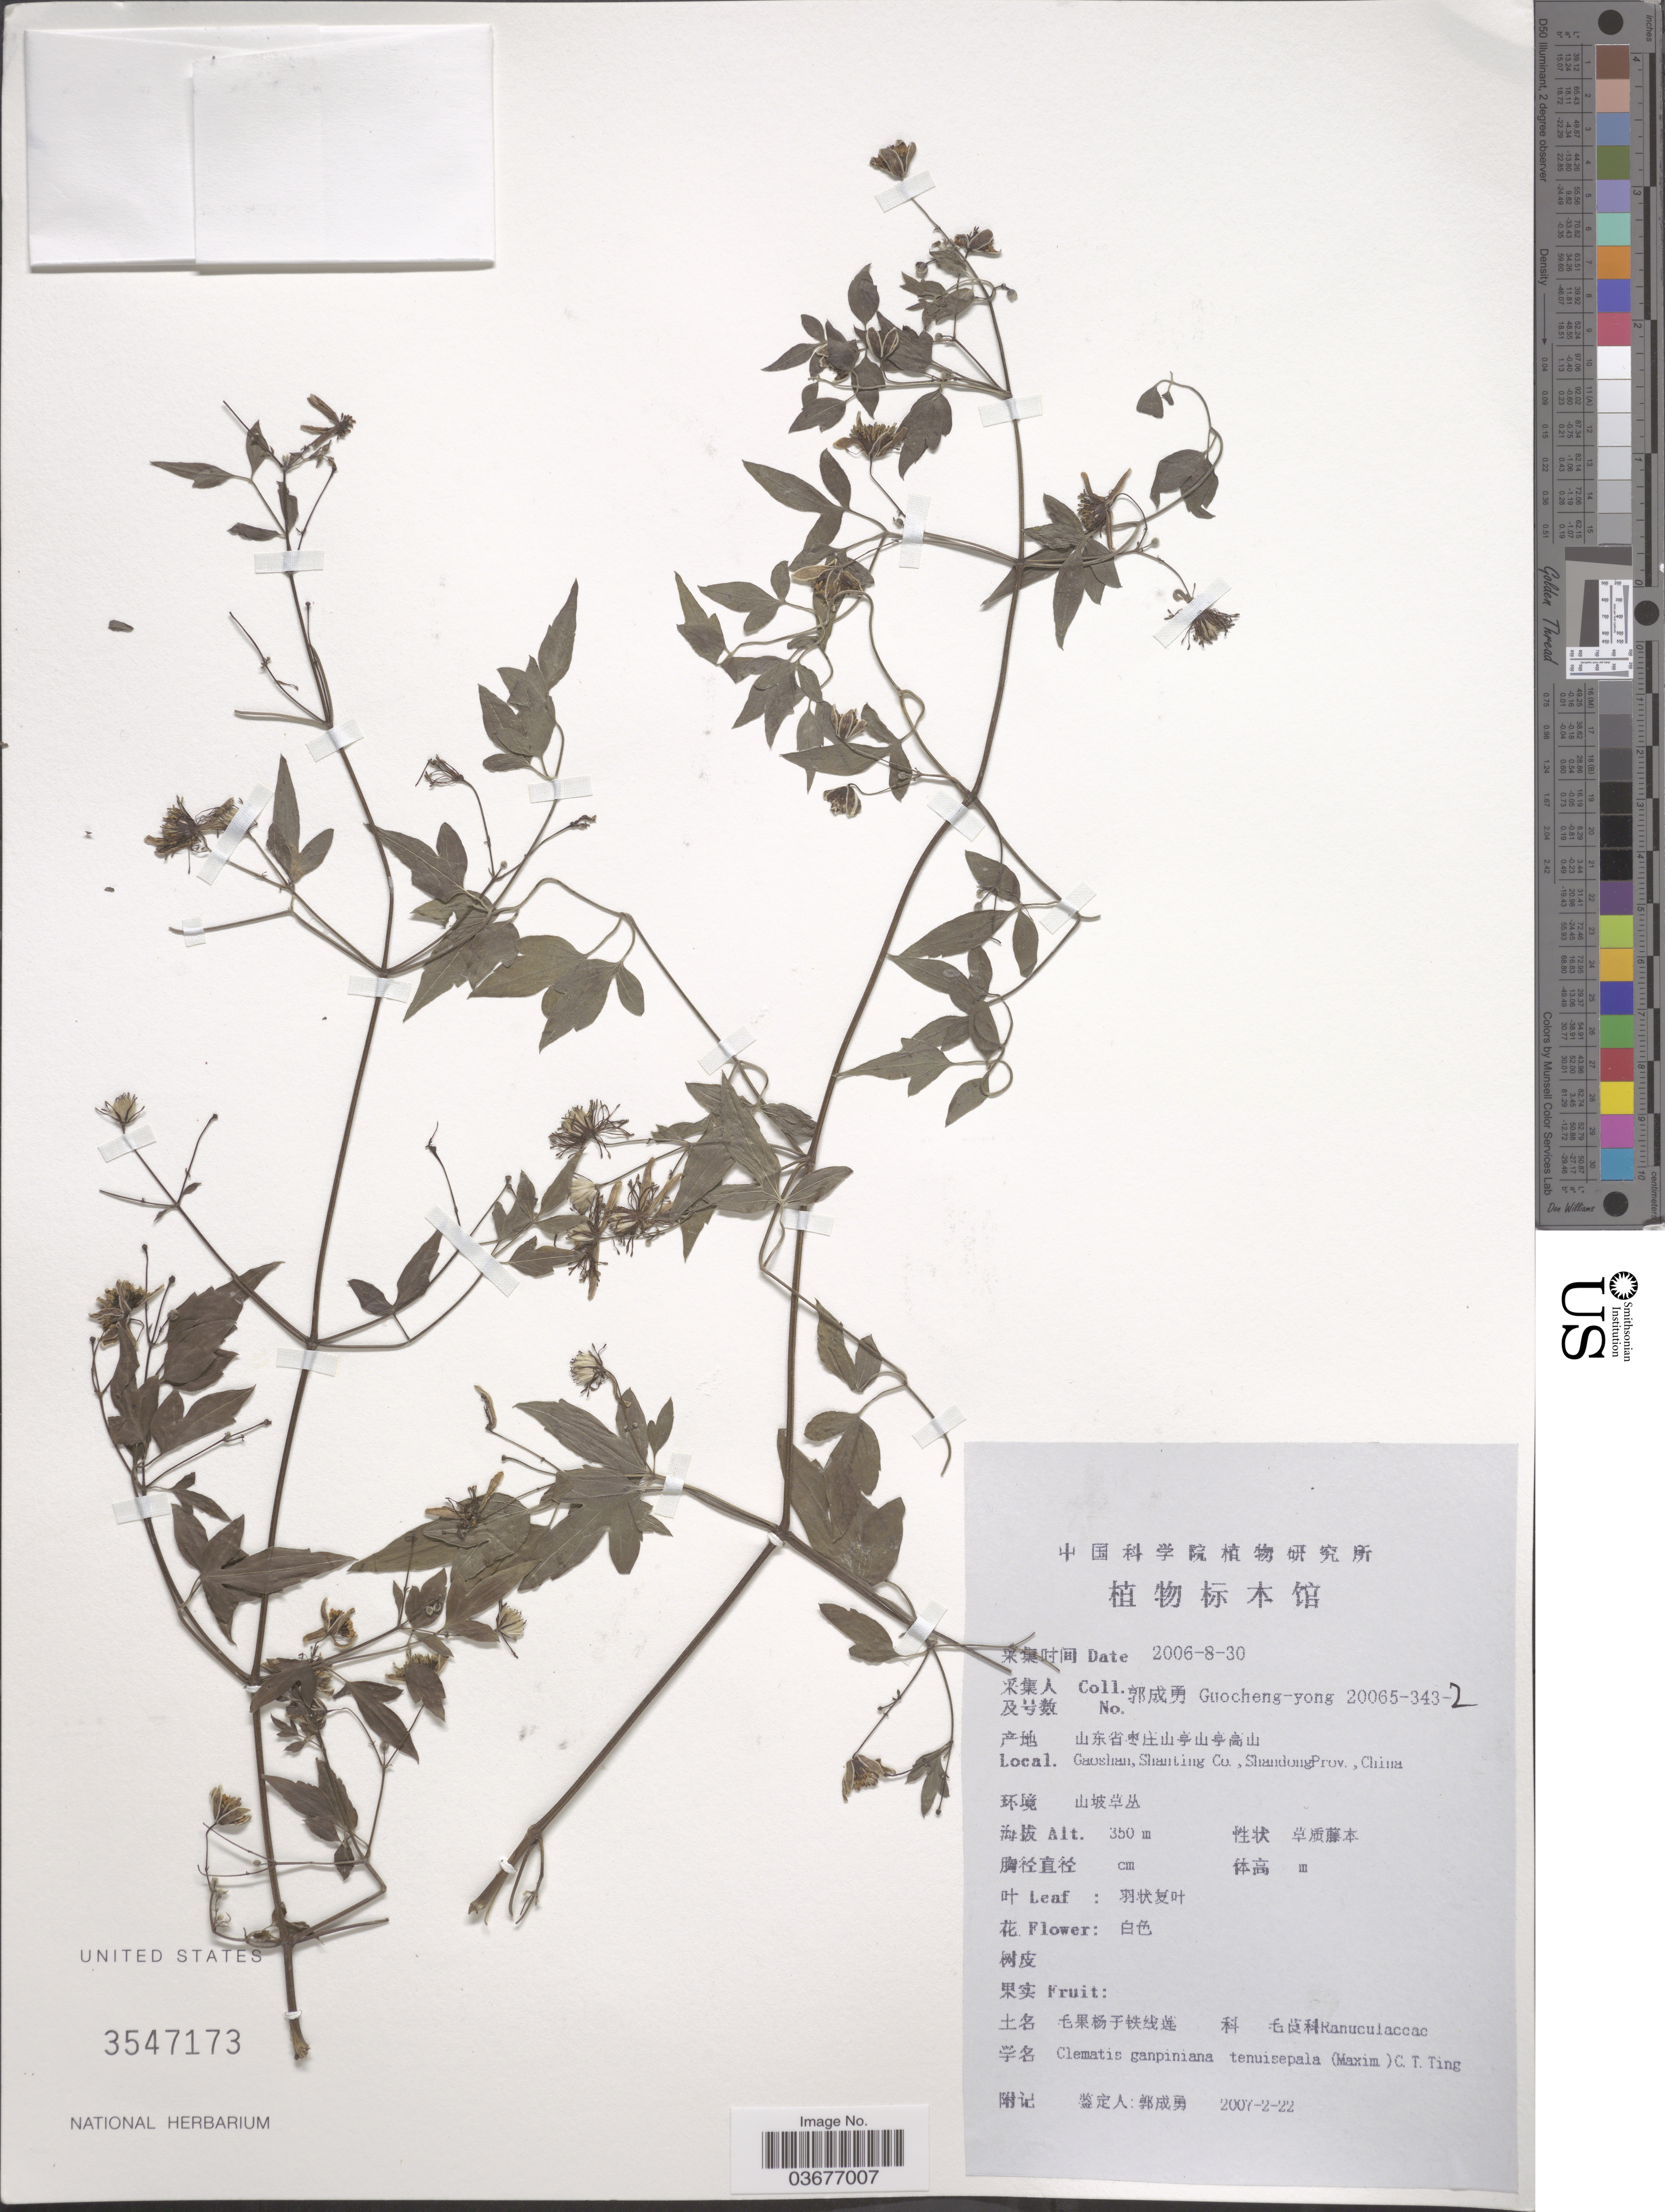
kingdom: Plantae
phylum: Tracheophyta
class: Magnoliopsida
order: Ranunculales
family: Ranunculaceae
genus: Clematis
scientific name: Clematis ganpiniana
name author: (H. Lév. & Vaniot) Tamura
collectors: Guo cheng-yong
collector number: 20065-343-2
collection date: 2006-08-30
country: China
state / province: Shandong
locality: Gaoshan, Shanting Co.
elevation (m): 350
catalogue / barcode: US 3547173